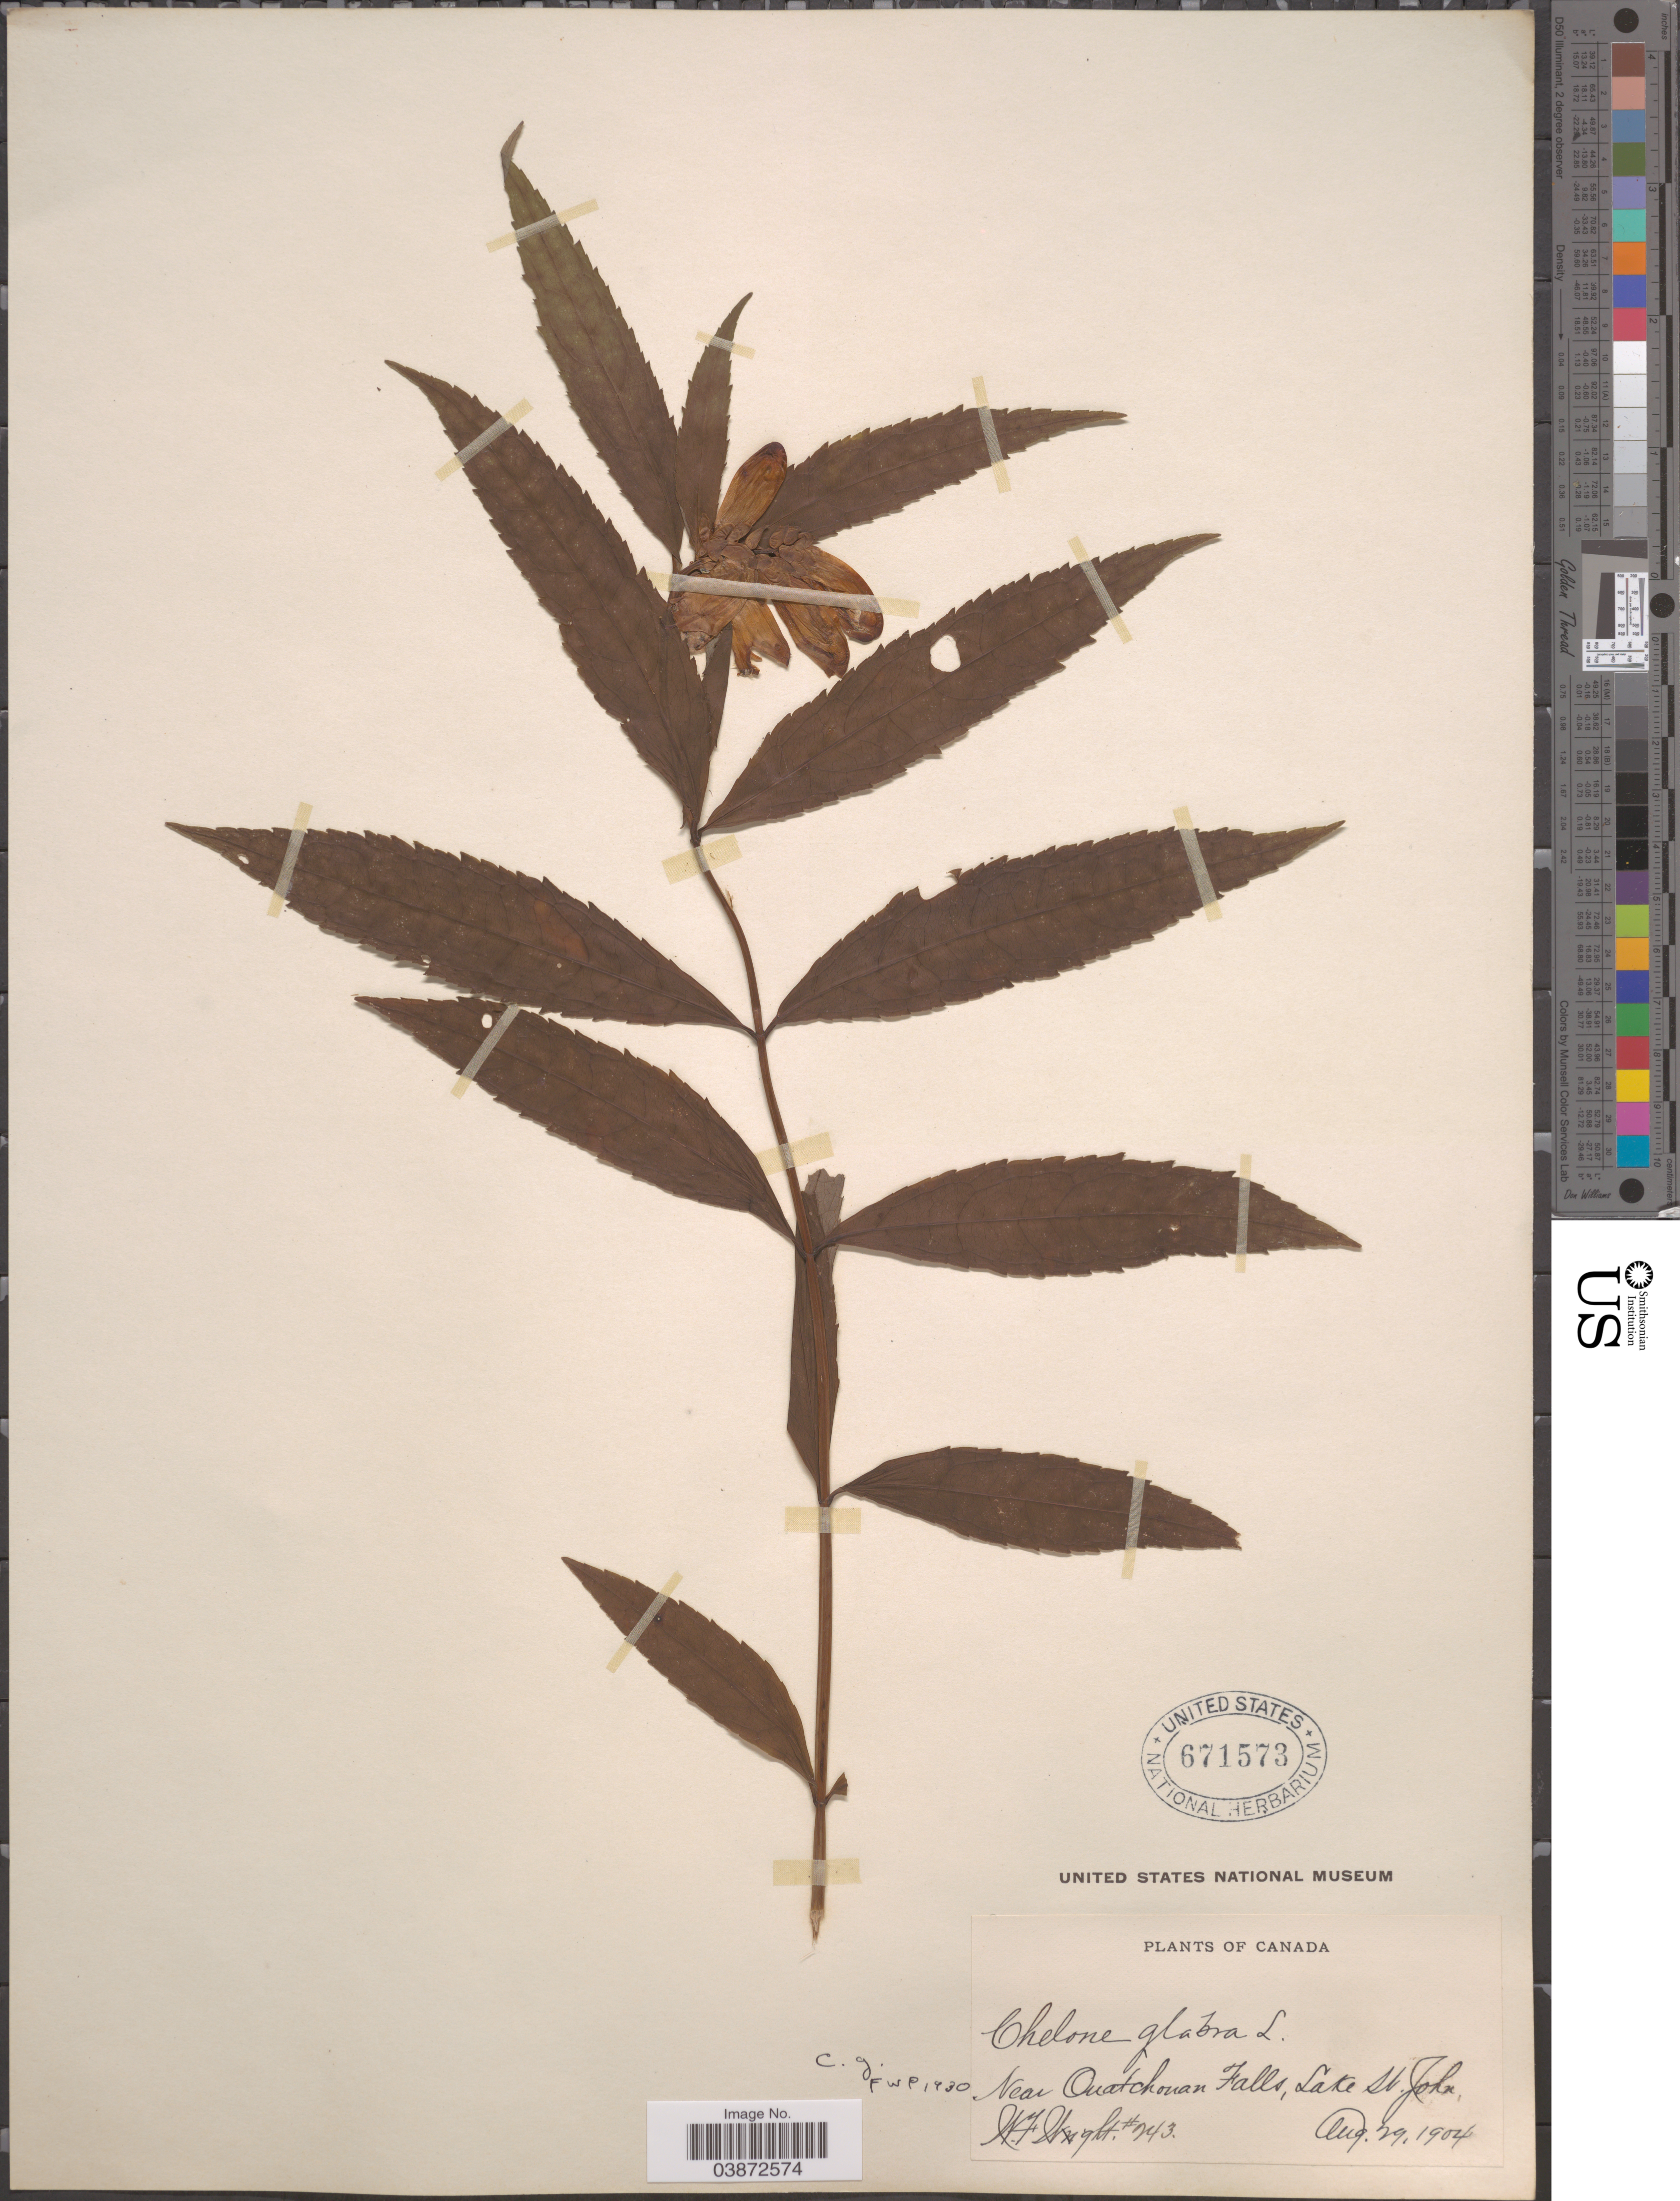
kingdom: Plantae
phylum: Tracheophyta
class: Magnoliopsida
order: Lamiales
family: Plantaginaceae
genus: Chelone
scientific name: Chelone glabra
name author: L.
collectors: W. F. Wright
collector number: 243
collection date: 1904-08-29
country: Canada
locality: Near Ouiatchouan Falls, Lake St. John.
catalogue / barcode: US 671573